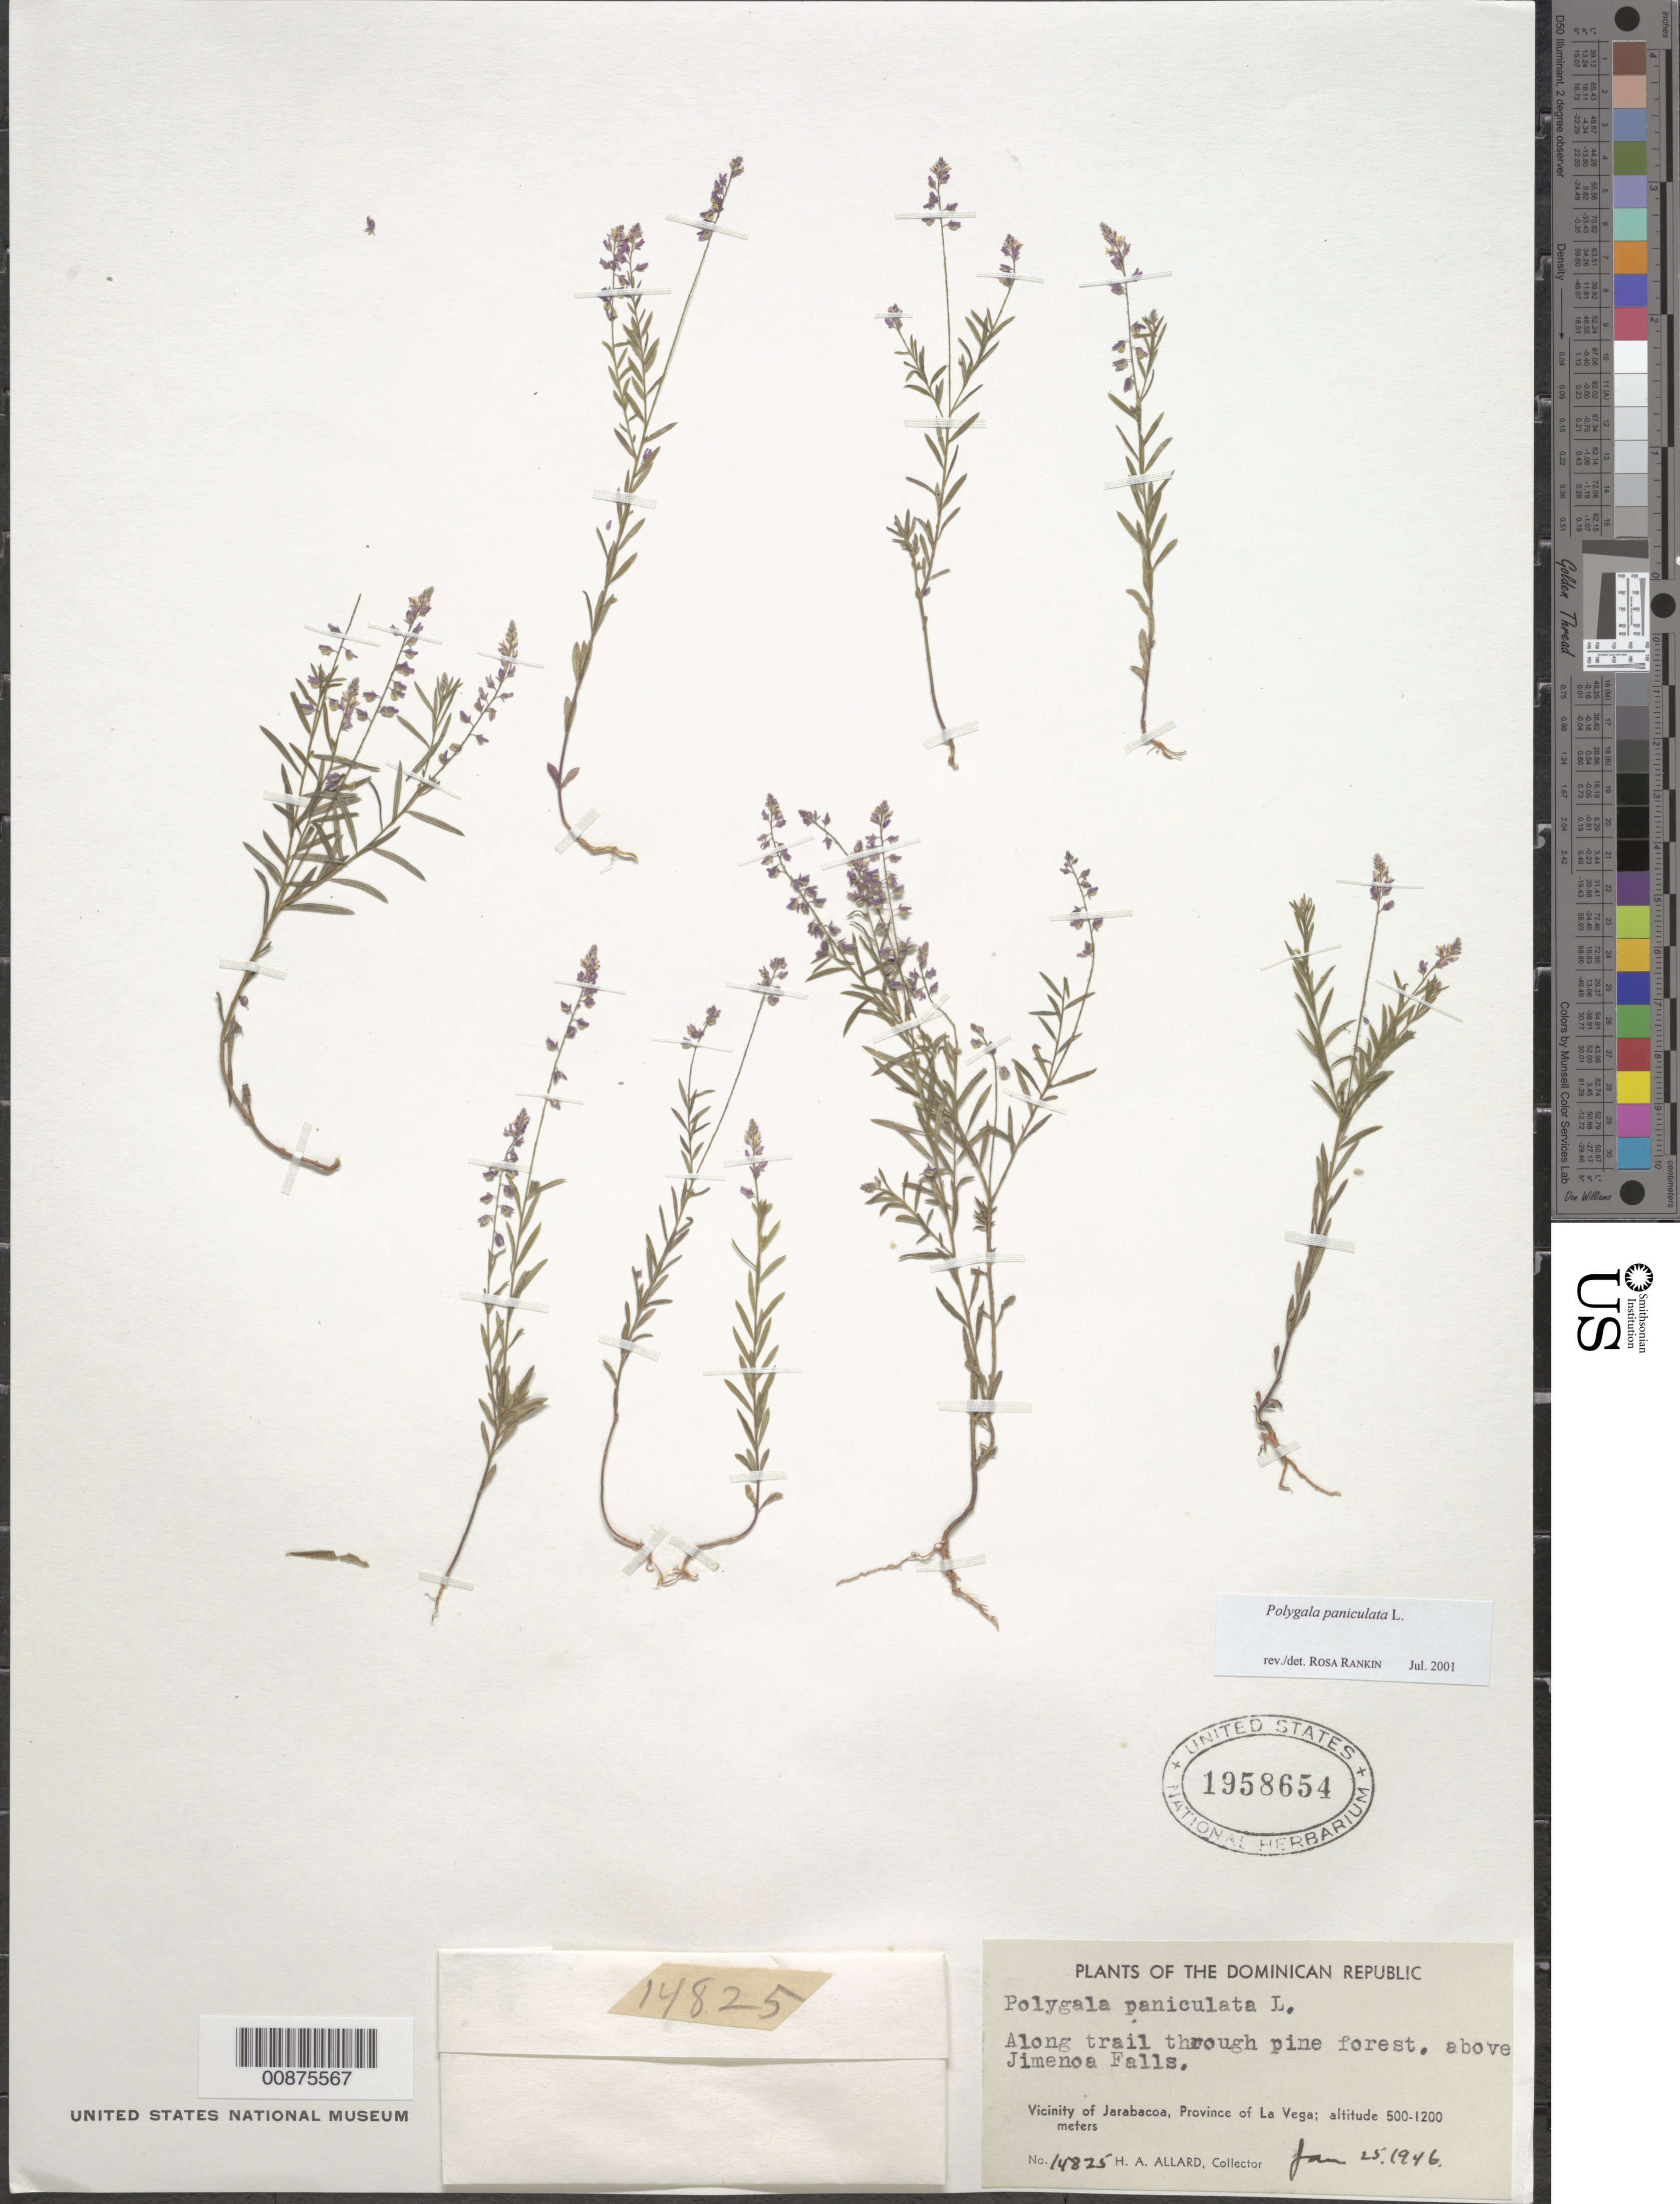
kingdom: Plantae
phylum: Tracheophyta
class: Magnoliopsida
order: Fabales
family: Polygalaceae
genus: Polygala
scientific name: Polygala paniculata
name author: L.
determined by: Rankin Rodriguez, Rosa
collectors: H. A. Allard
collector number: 14825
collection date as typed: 25 Jan 1946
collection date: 1946-01-25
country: Dominican Republic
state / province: La Vega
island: Hispaniola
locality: Vicinity of Jarabacoa, above Jimenoa Falls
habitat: Along trail through pine forest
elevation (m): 500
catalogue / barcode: US 1958654